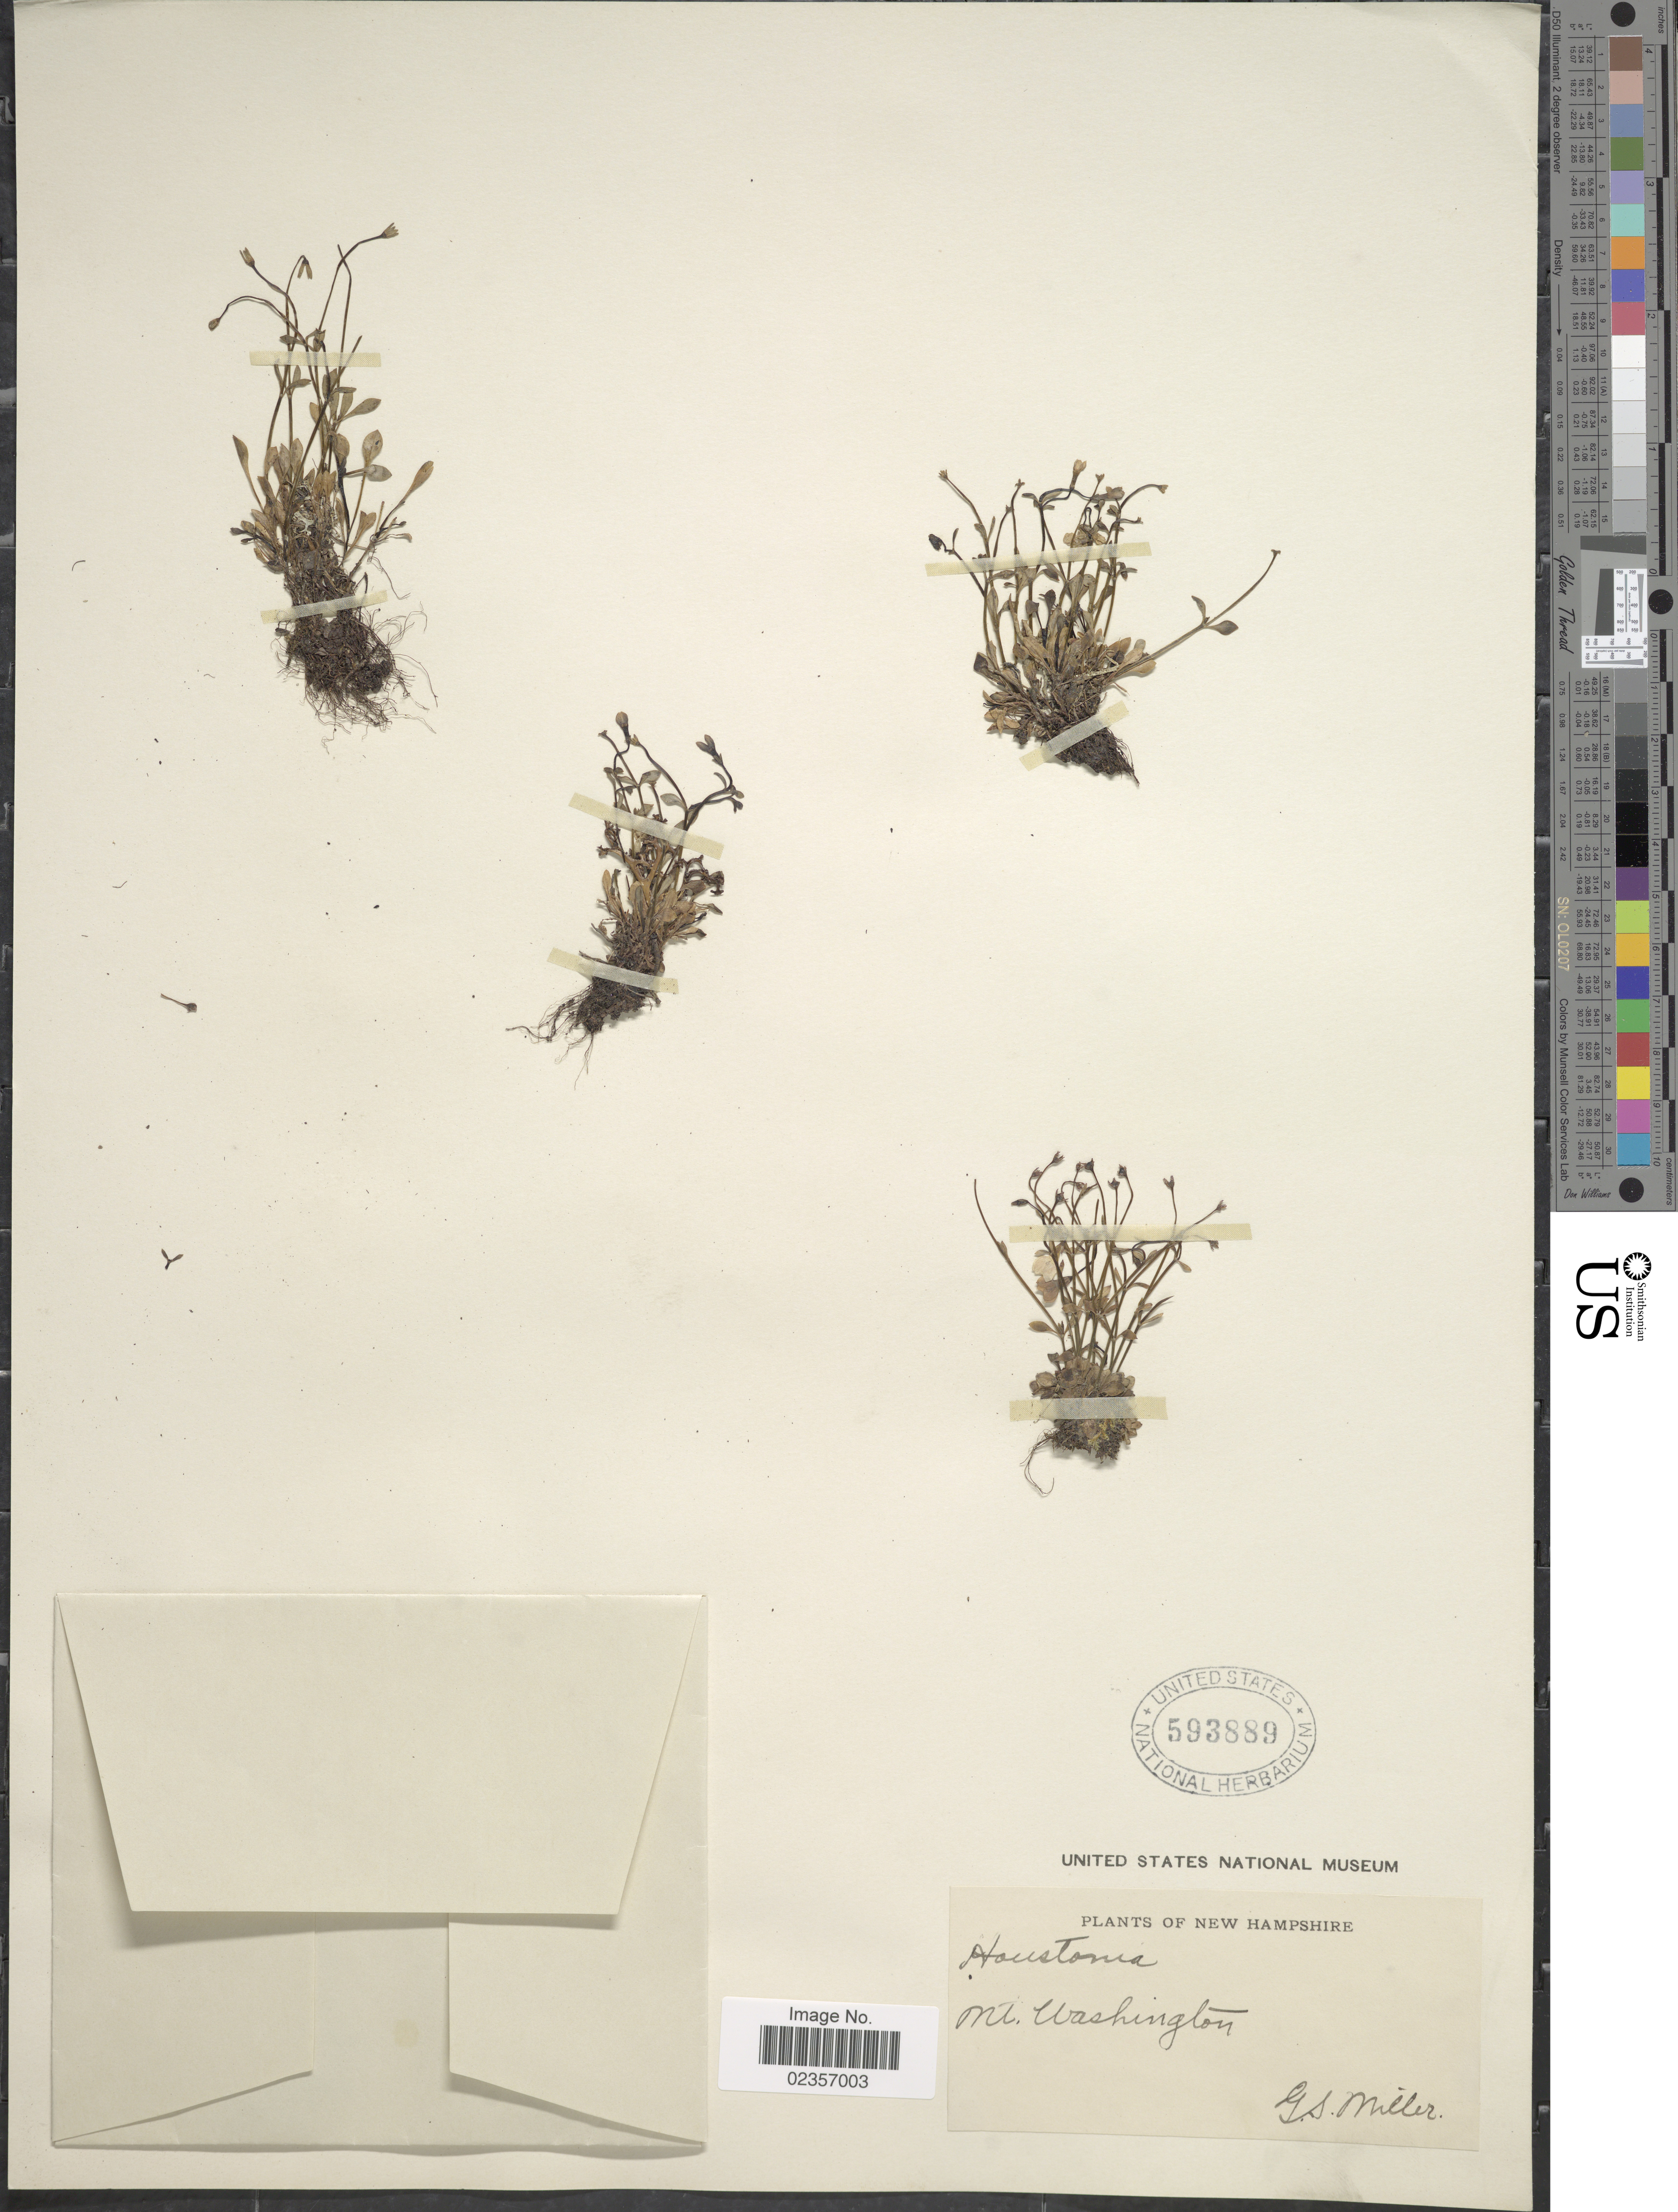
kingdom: Plantae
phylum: Tracheophyta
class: Magnoliopsida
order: Gentianales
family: Rubiaceae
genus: Houstonia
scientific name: Houstonia caerulea var. faxonorum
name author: Pease & A.H. Moore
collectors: G. S. Miller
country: United States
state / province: New Hampshire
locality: Mt. Washington.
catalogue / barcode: US 593889